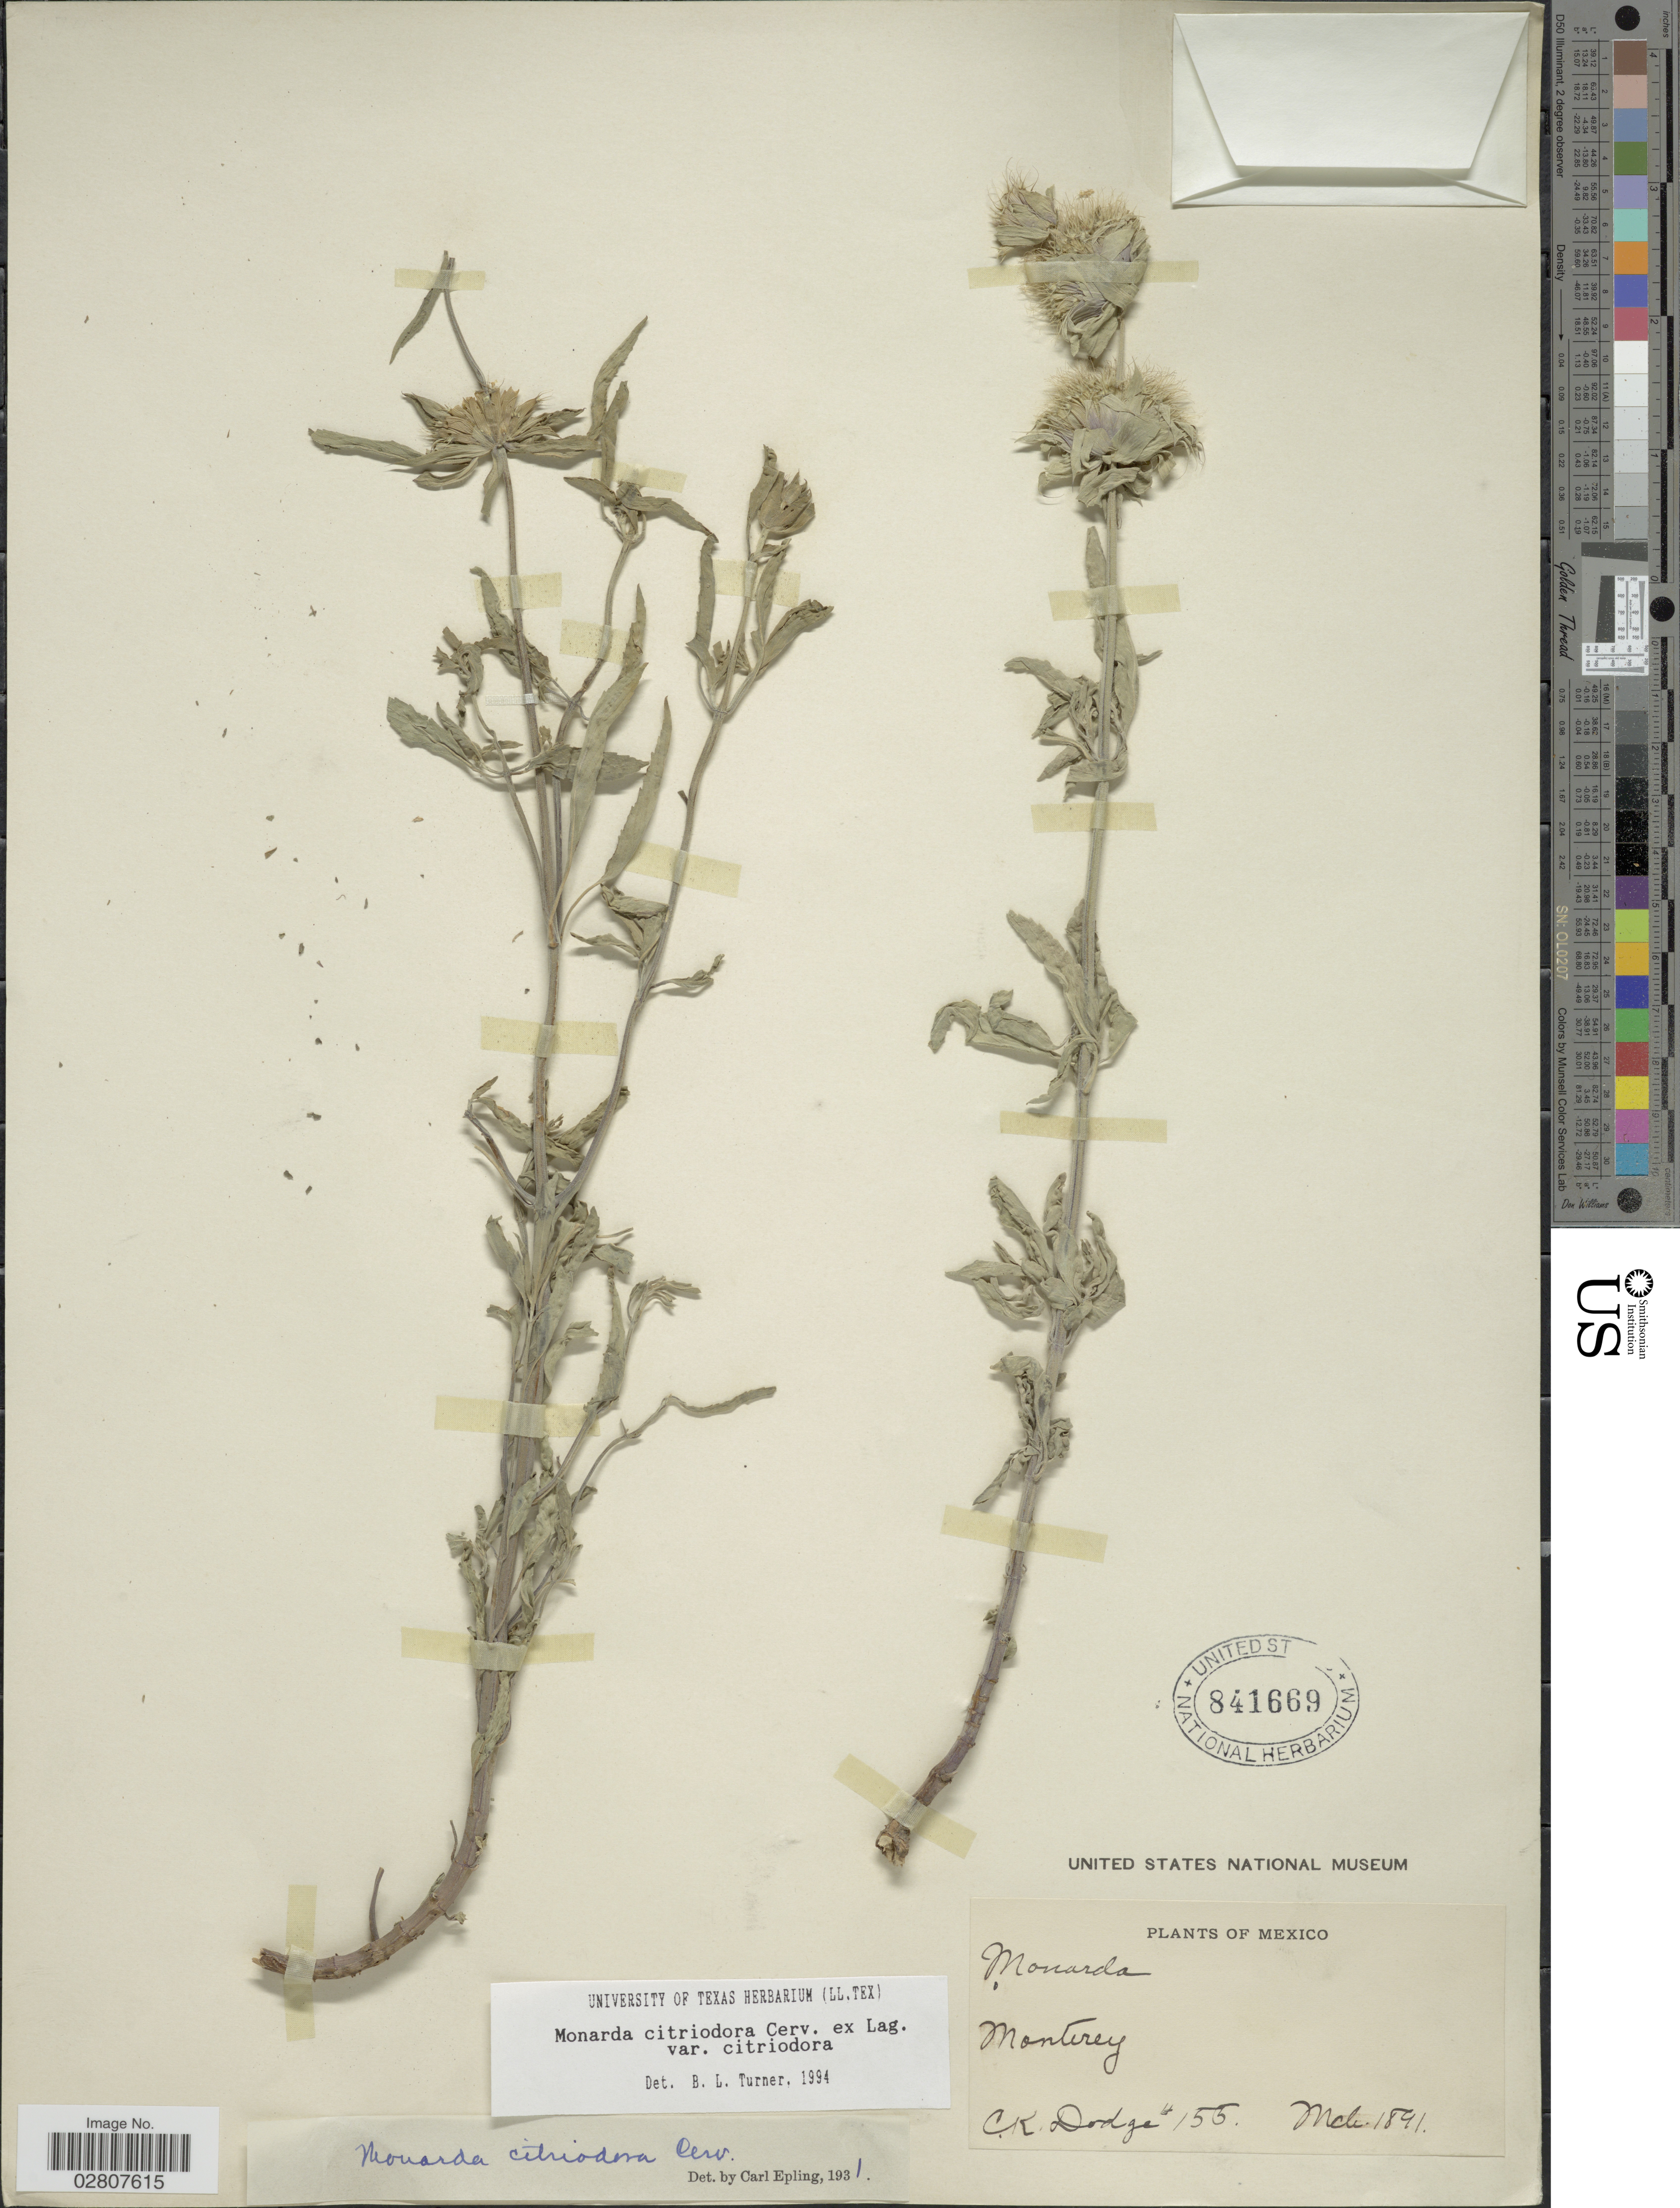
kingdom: Plantae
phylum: Tracheophyta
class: Magnoliopsida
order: Lamiales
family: Lamiaceae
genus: Monarda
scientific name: Monarda citriodora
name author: Cerv. ex Lag.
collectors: C. Dodge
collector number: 155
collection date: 1891-03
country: Mexico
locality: Monterey.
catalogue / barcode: US 841669